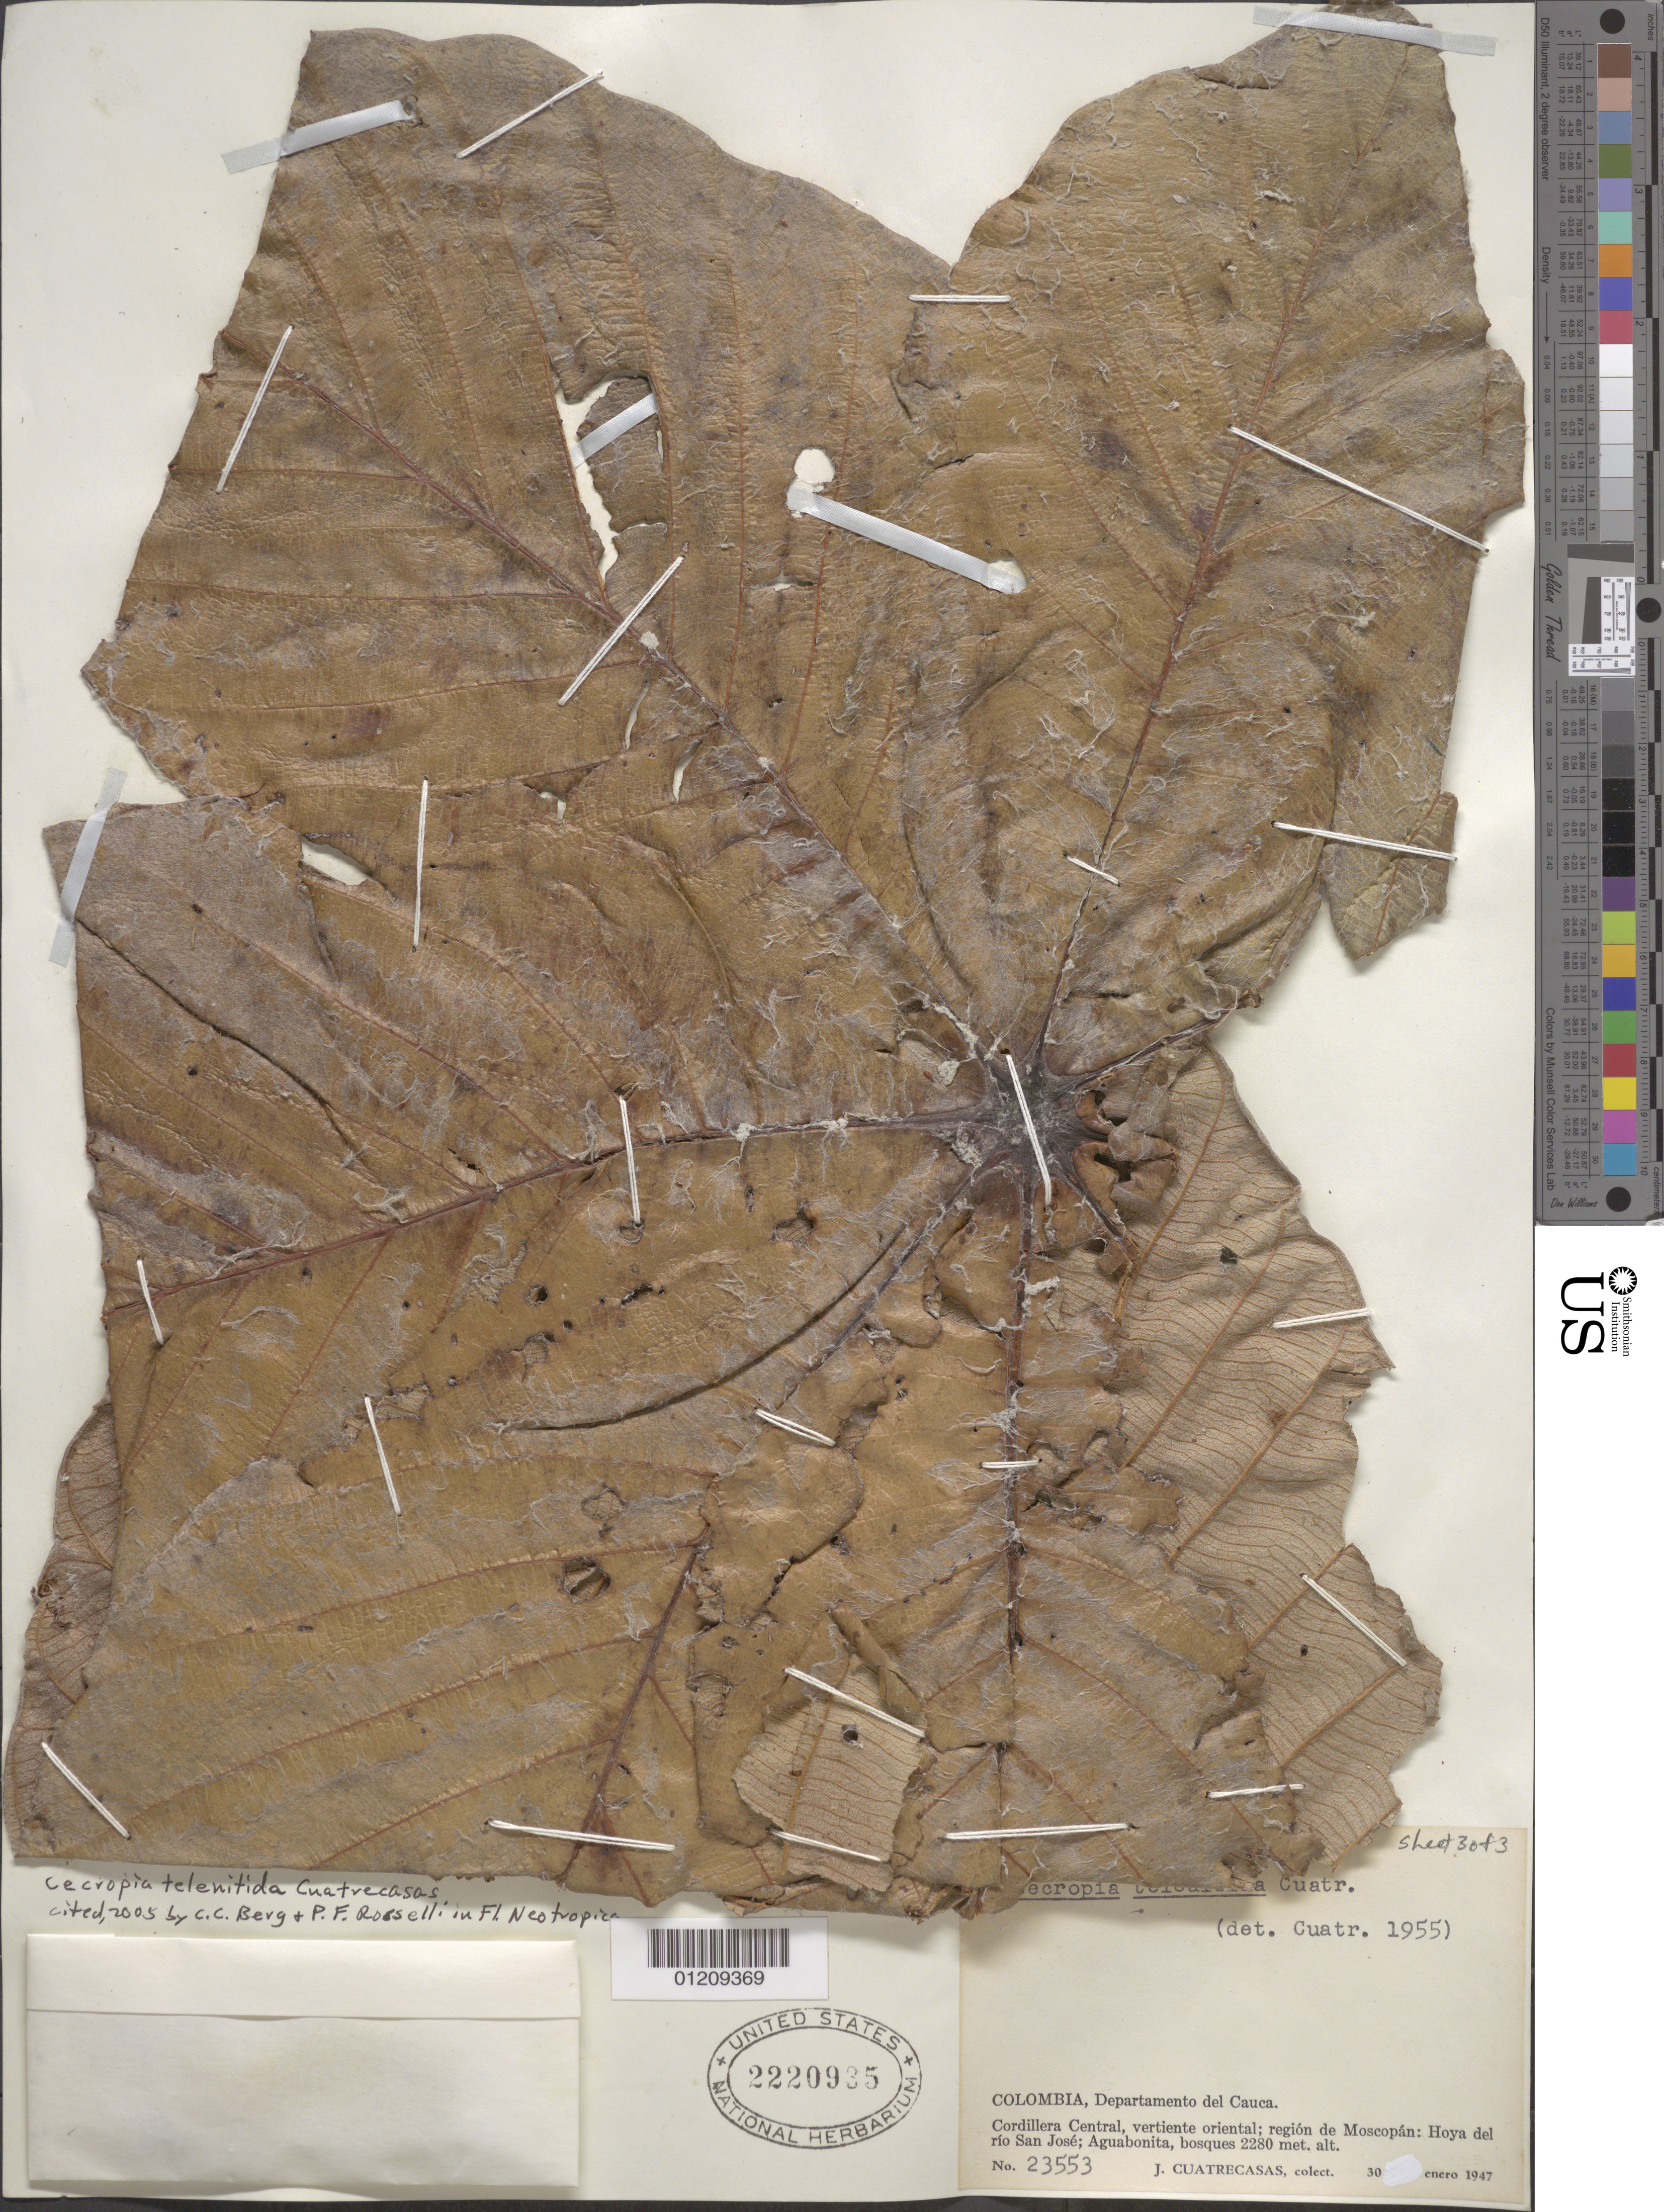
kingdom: Plantae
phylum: Tracheophyta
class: Magnoliopsida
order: Rosales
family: Urticaceae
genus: Cecropia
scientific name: Cecropia telenitida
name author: Cuatrec.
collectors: J. Cuatrecasas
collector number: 23553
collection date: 1947-01-30/1947-01-31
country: Colombia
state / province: Cauca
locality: Cordillera Central, vertiente oriental; región de Moscopán: Hoya del río San José; Aguabonita.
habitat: bosques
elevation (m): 2280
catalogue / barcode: US 2220935